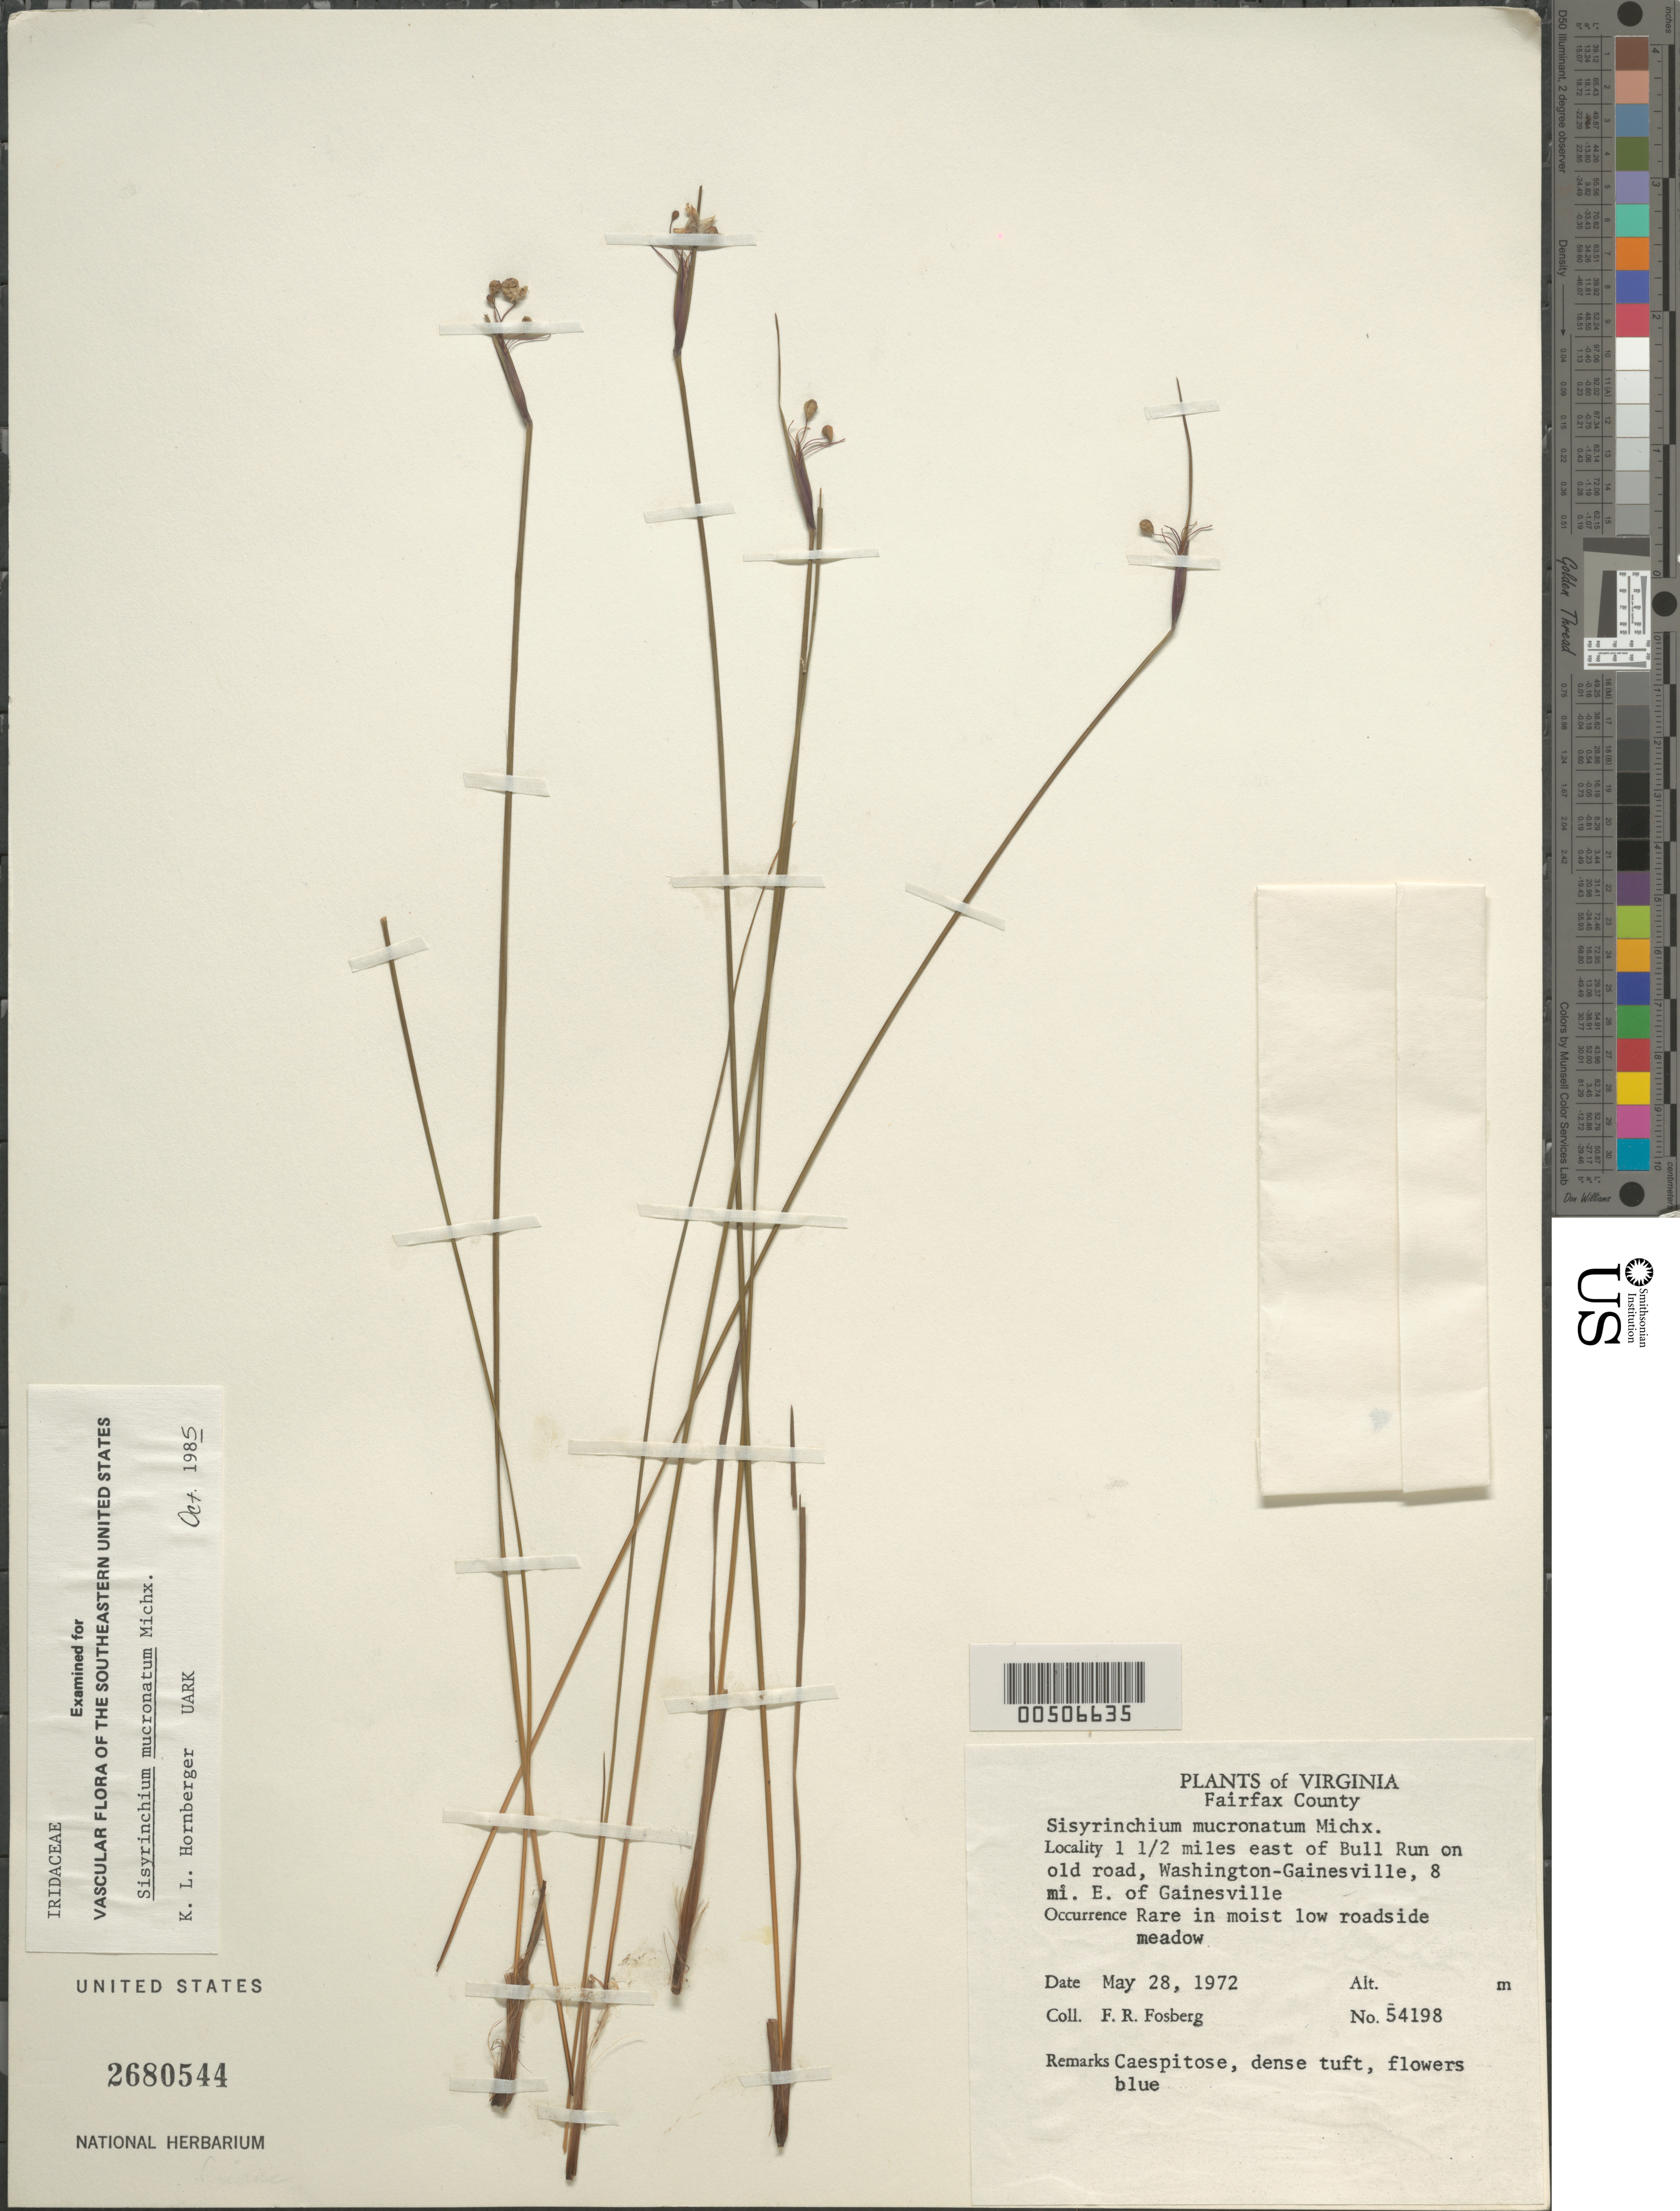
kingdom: Plantae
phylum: Tracheophyta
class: Liliopsida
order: Asparagales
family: Iridaceae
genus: Sisyrinchium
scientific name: Sisyrinchium mucronatum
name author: Michx.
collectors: F. R. Fosberg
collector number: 54198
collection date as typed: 28 May 1972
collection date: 1972-05-28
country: United States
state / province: Virginia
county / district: Prince William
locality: E of Bull Run, Washington-Gainesville Road, 1.5 E of Bull Run and 8 miles E of Gainesville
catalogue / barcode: US 2680544